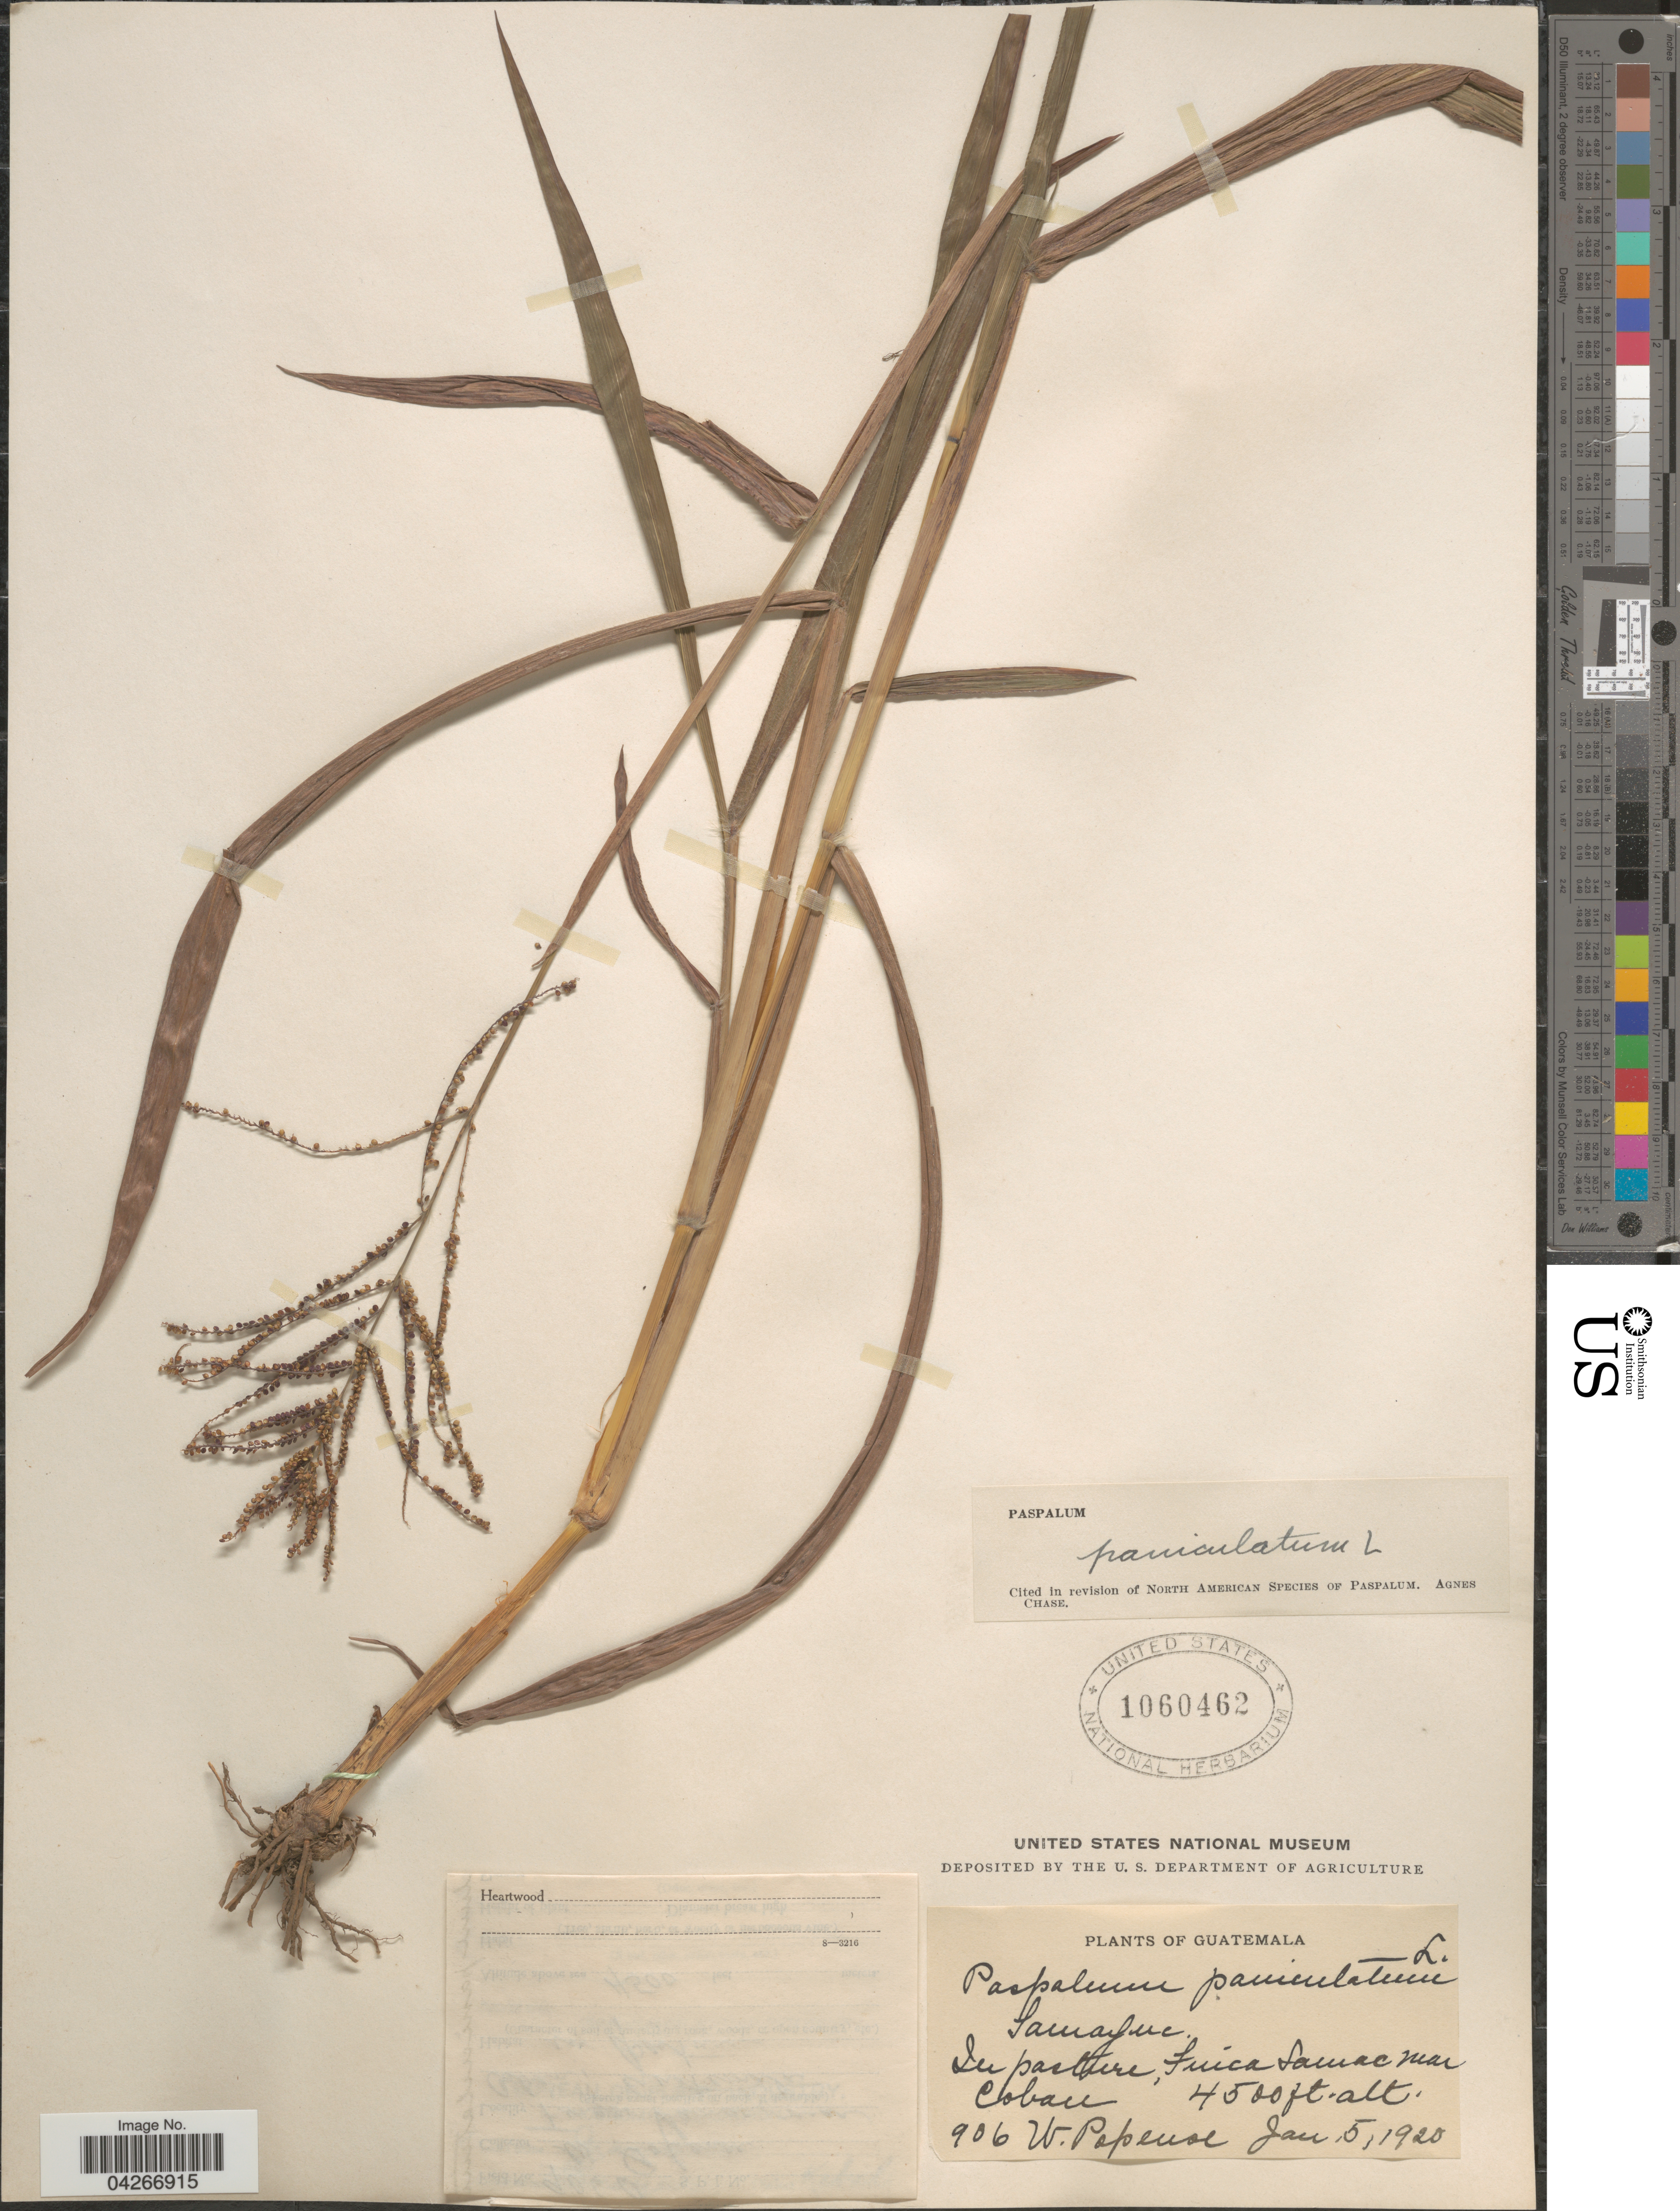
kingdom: Plantae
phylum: Tracheophyta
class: Liliopsida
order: Poales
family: Poaceae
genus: Paspalum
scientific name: Paspalum paniculatum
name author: L.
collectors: W. Popenoe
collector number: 906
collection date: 1920-01-05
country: Guatemala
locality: Samayuc. In pasture, Finca Samac mar Coban.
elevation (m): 1372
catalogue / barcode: US 1060462